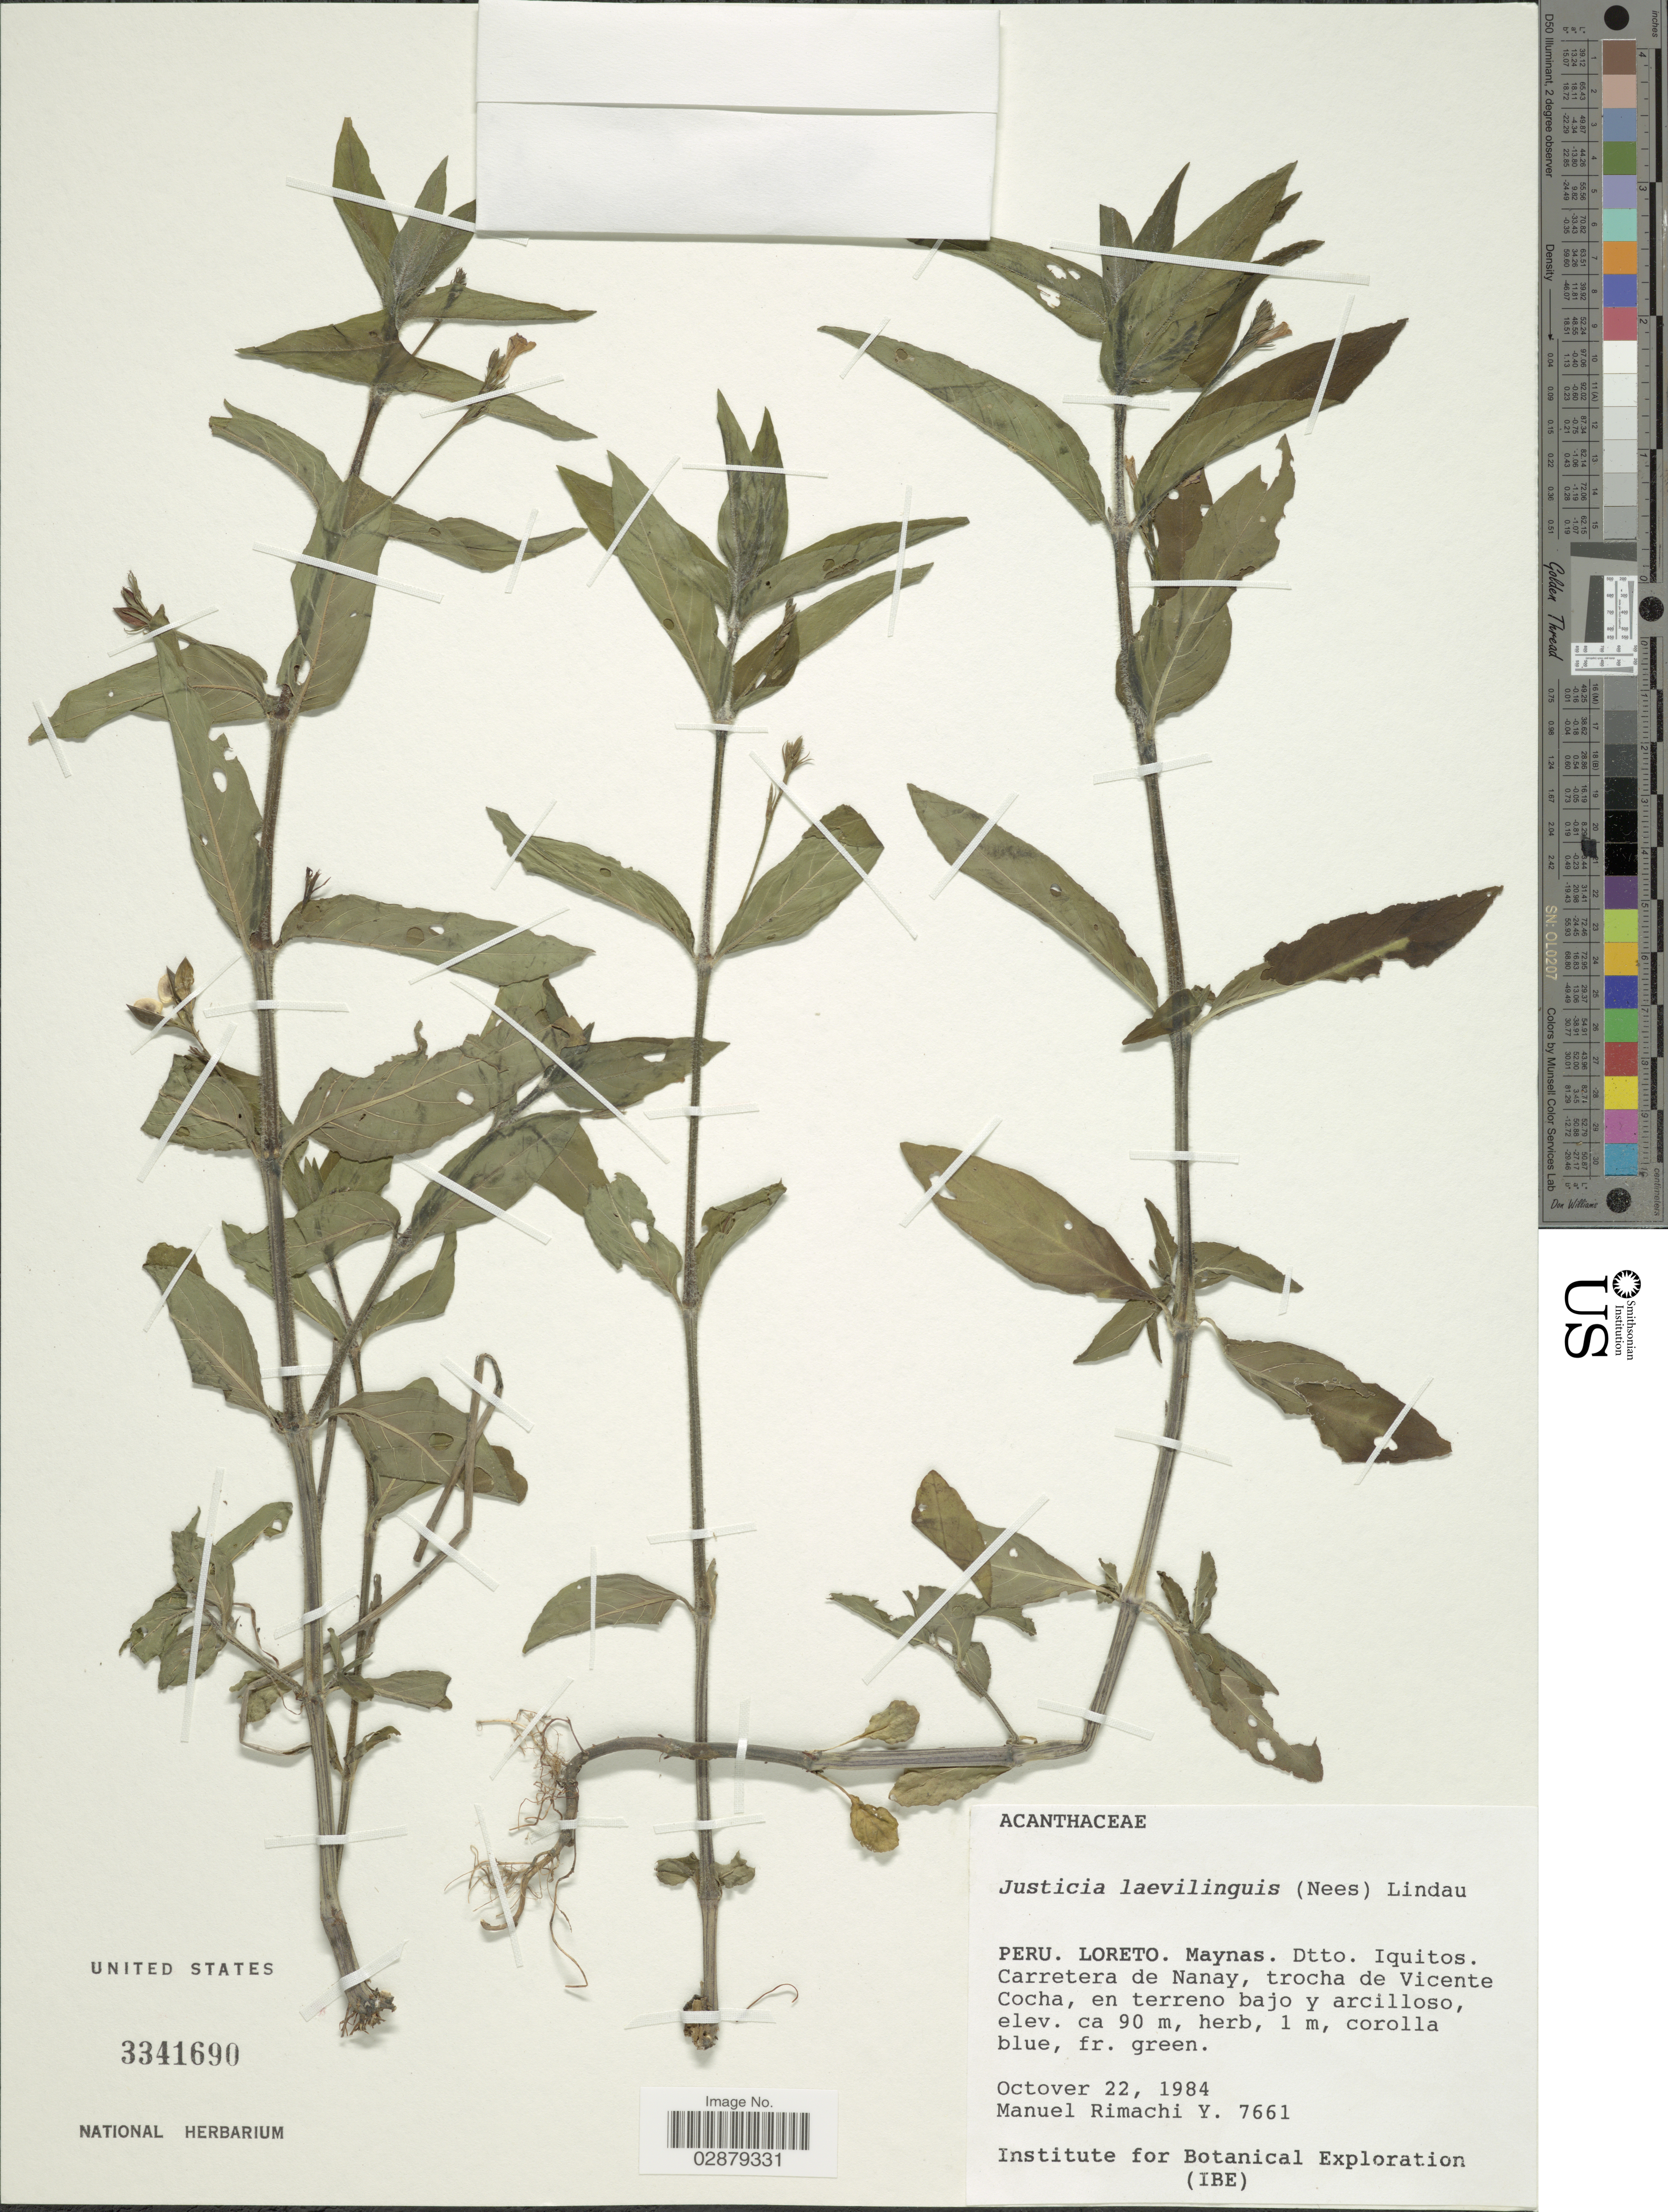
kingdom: Plantae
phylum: Tracheophyta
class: Magnoliopsida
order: Lamiales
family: Acanthaceae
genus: Justicia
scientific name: Justicia laevilinguis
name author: (Nees) Lindau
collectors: M. Rimachi Y.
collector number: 7661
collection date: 1984-10-22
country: Peru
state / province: Loreto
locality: Maynas. Dtto. Iquitos. Carretera de Nanay, trocha de Vicente Cocha, en terreno bajo y arcilloso.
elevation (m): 90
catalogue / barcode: US 3341690